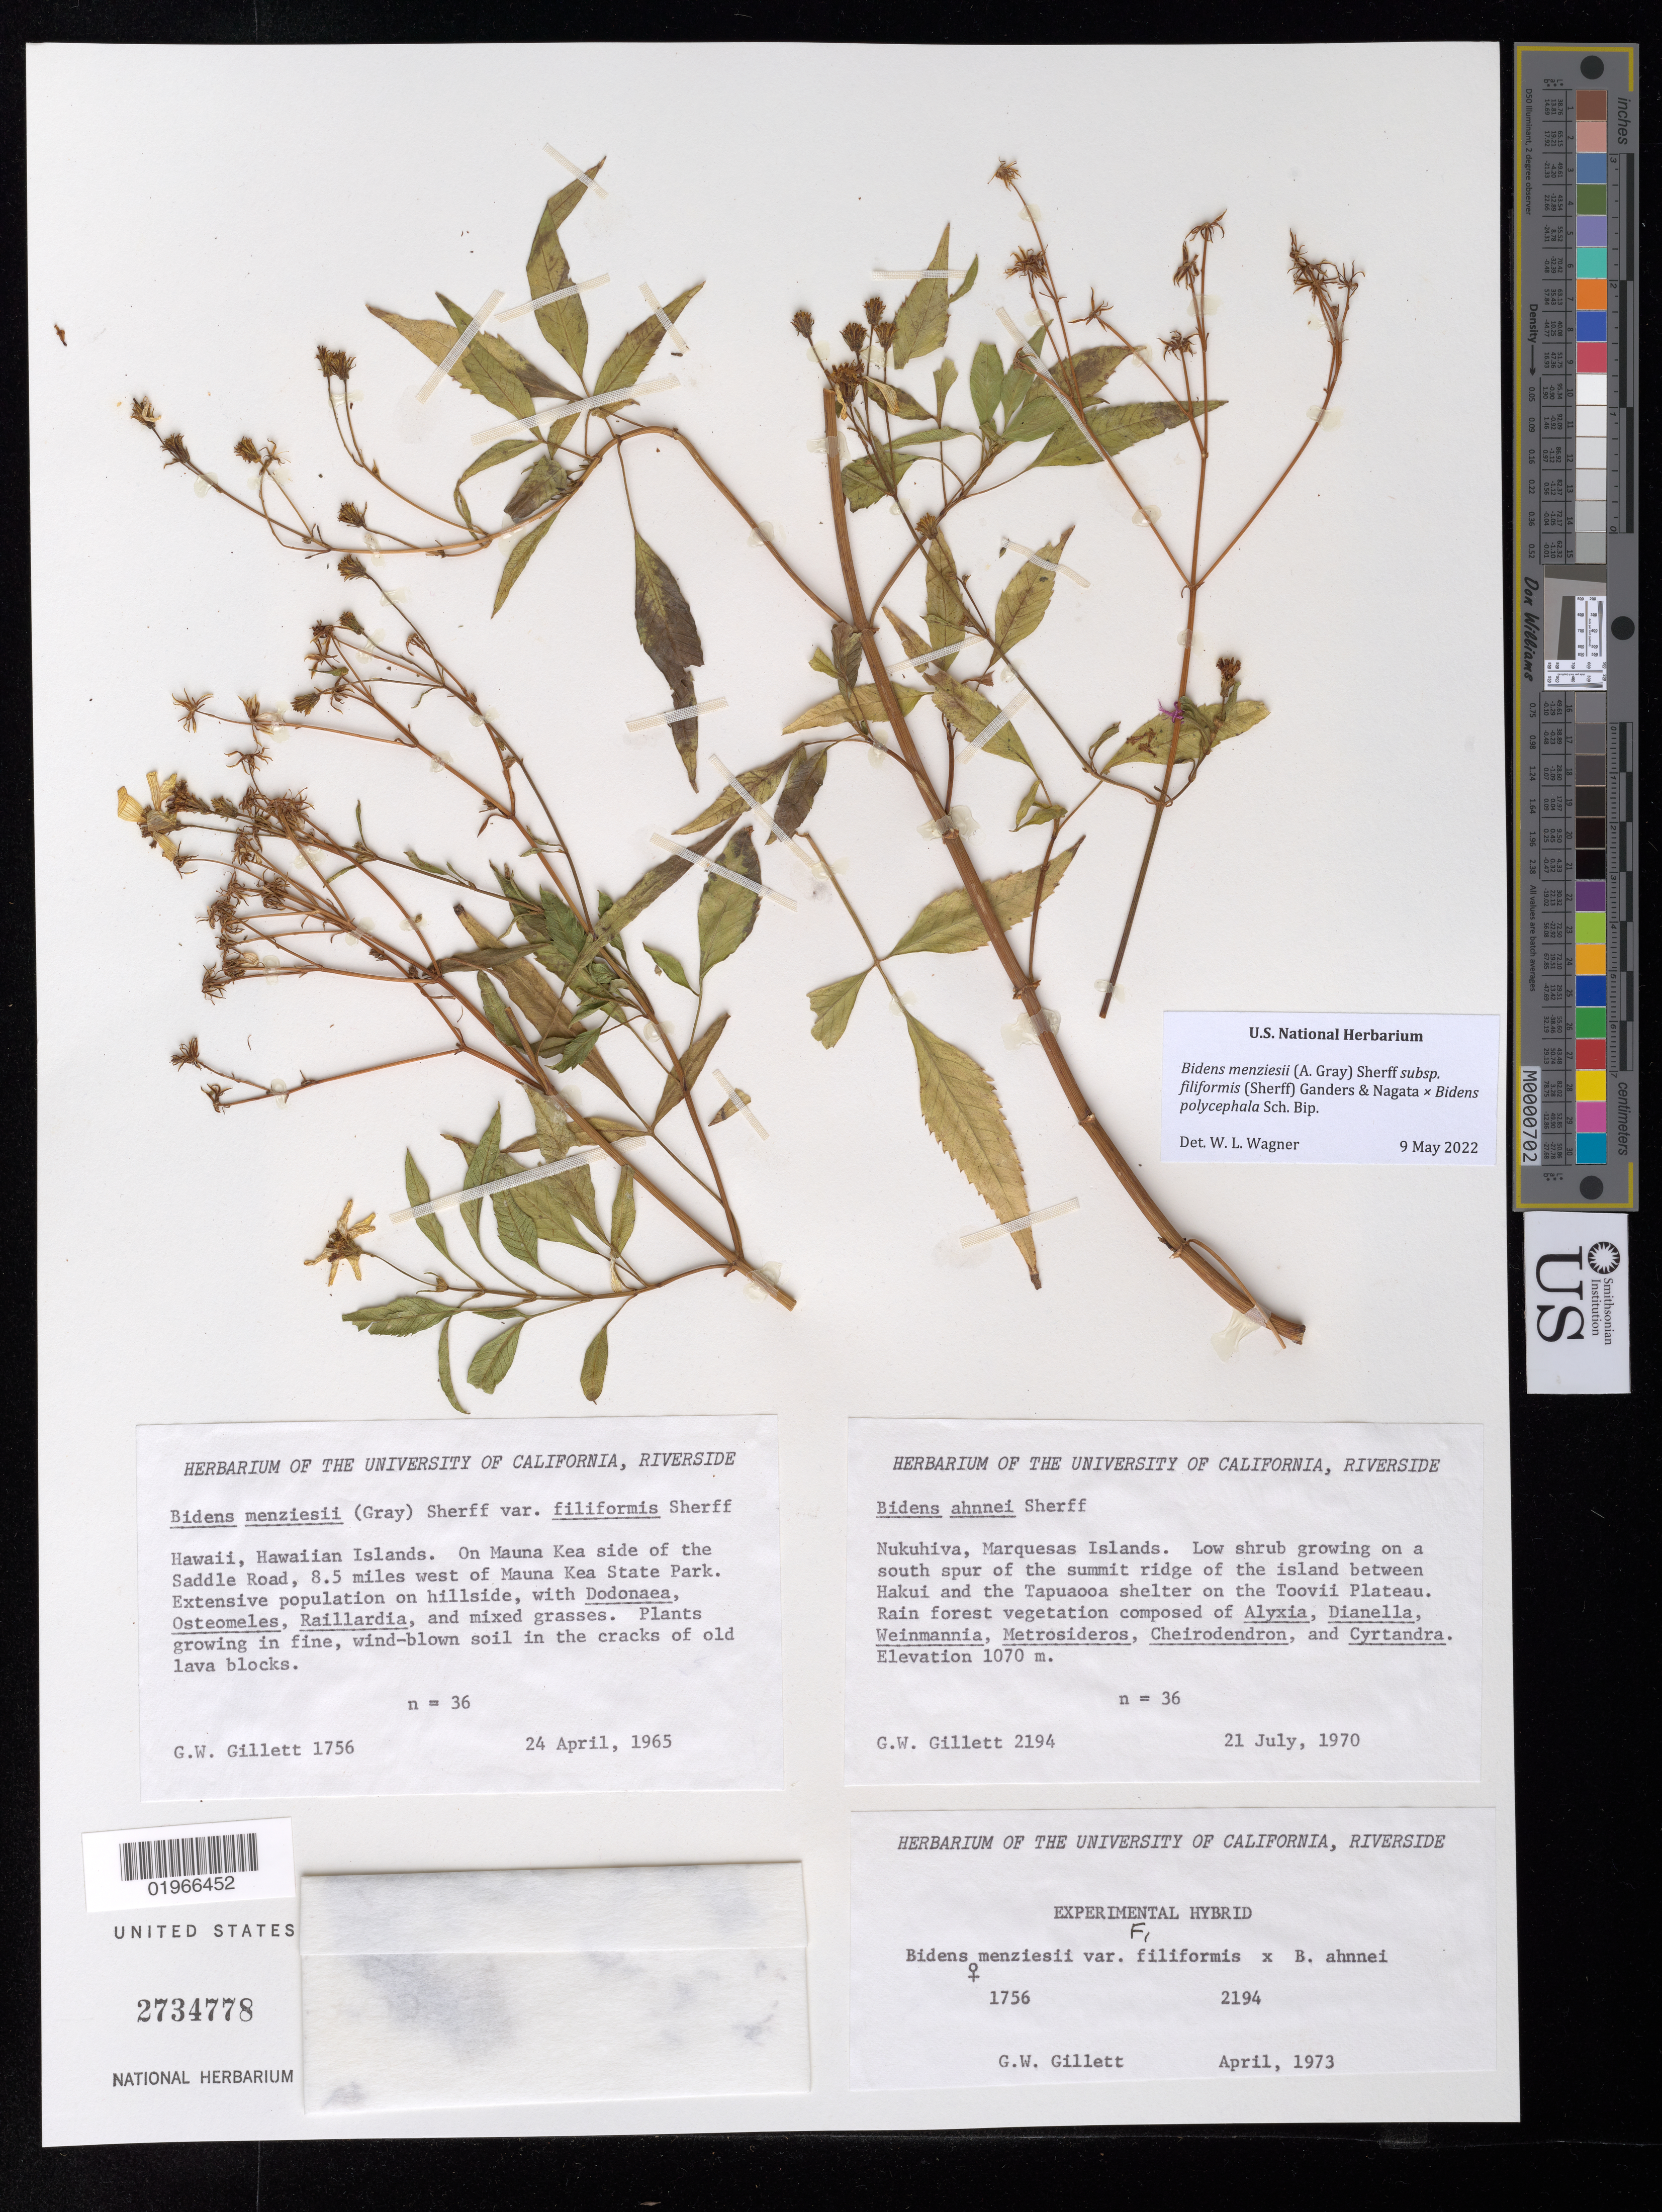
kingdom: Plantae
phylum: Tracheophyta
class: Magnoliopsida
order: Asterales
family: Asteraceae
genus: Bidens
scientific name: Bidens menziesii subsp. filiformis x B. polycephala Sch. Bip.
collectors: G. Gillett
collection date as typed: Apr 1973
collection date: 1973-04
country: United States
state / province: California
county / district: Riverside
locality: University of California, Riverside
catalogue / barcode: US 2734778